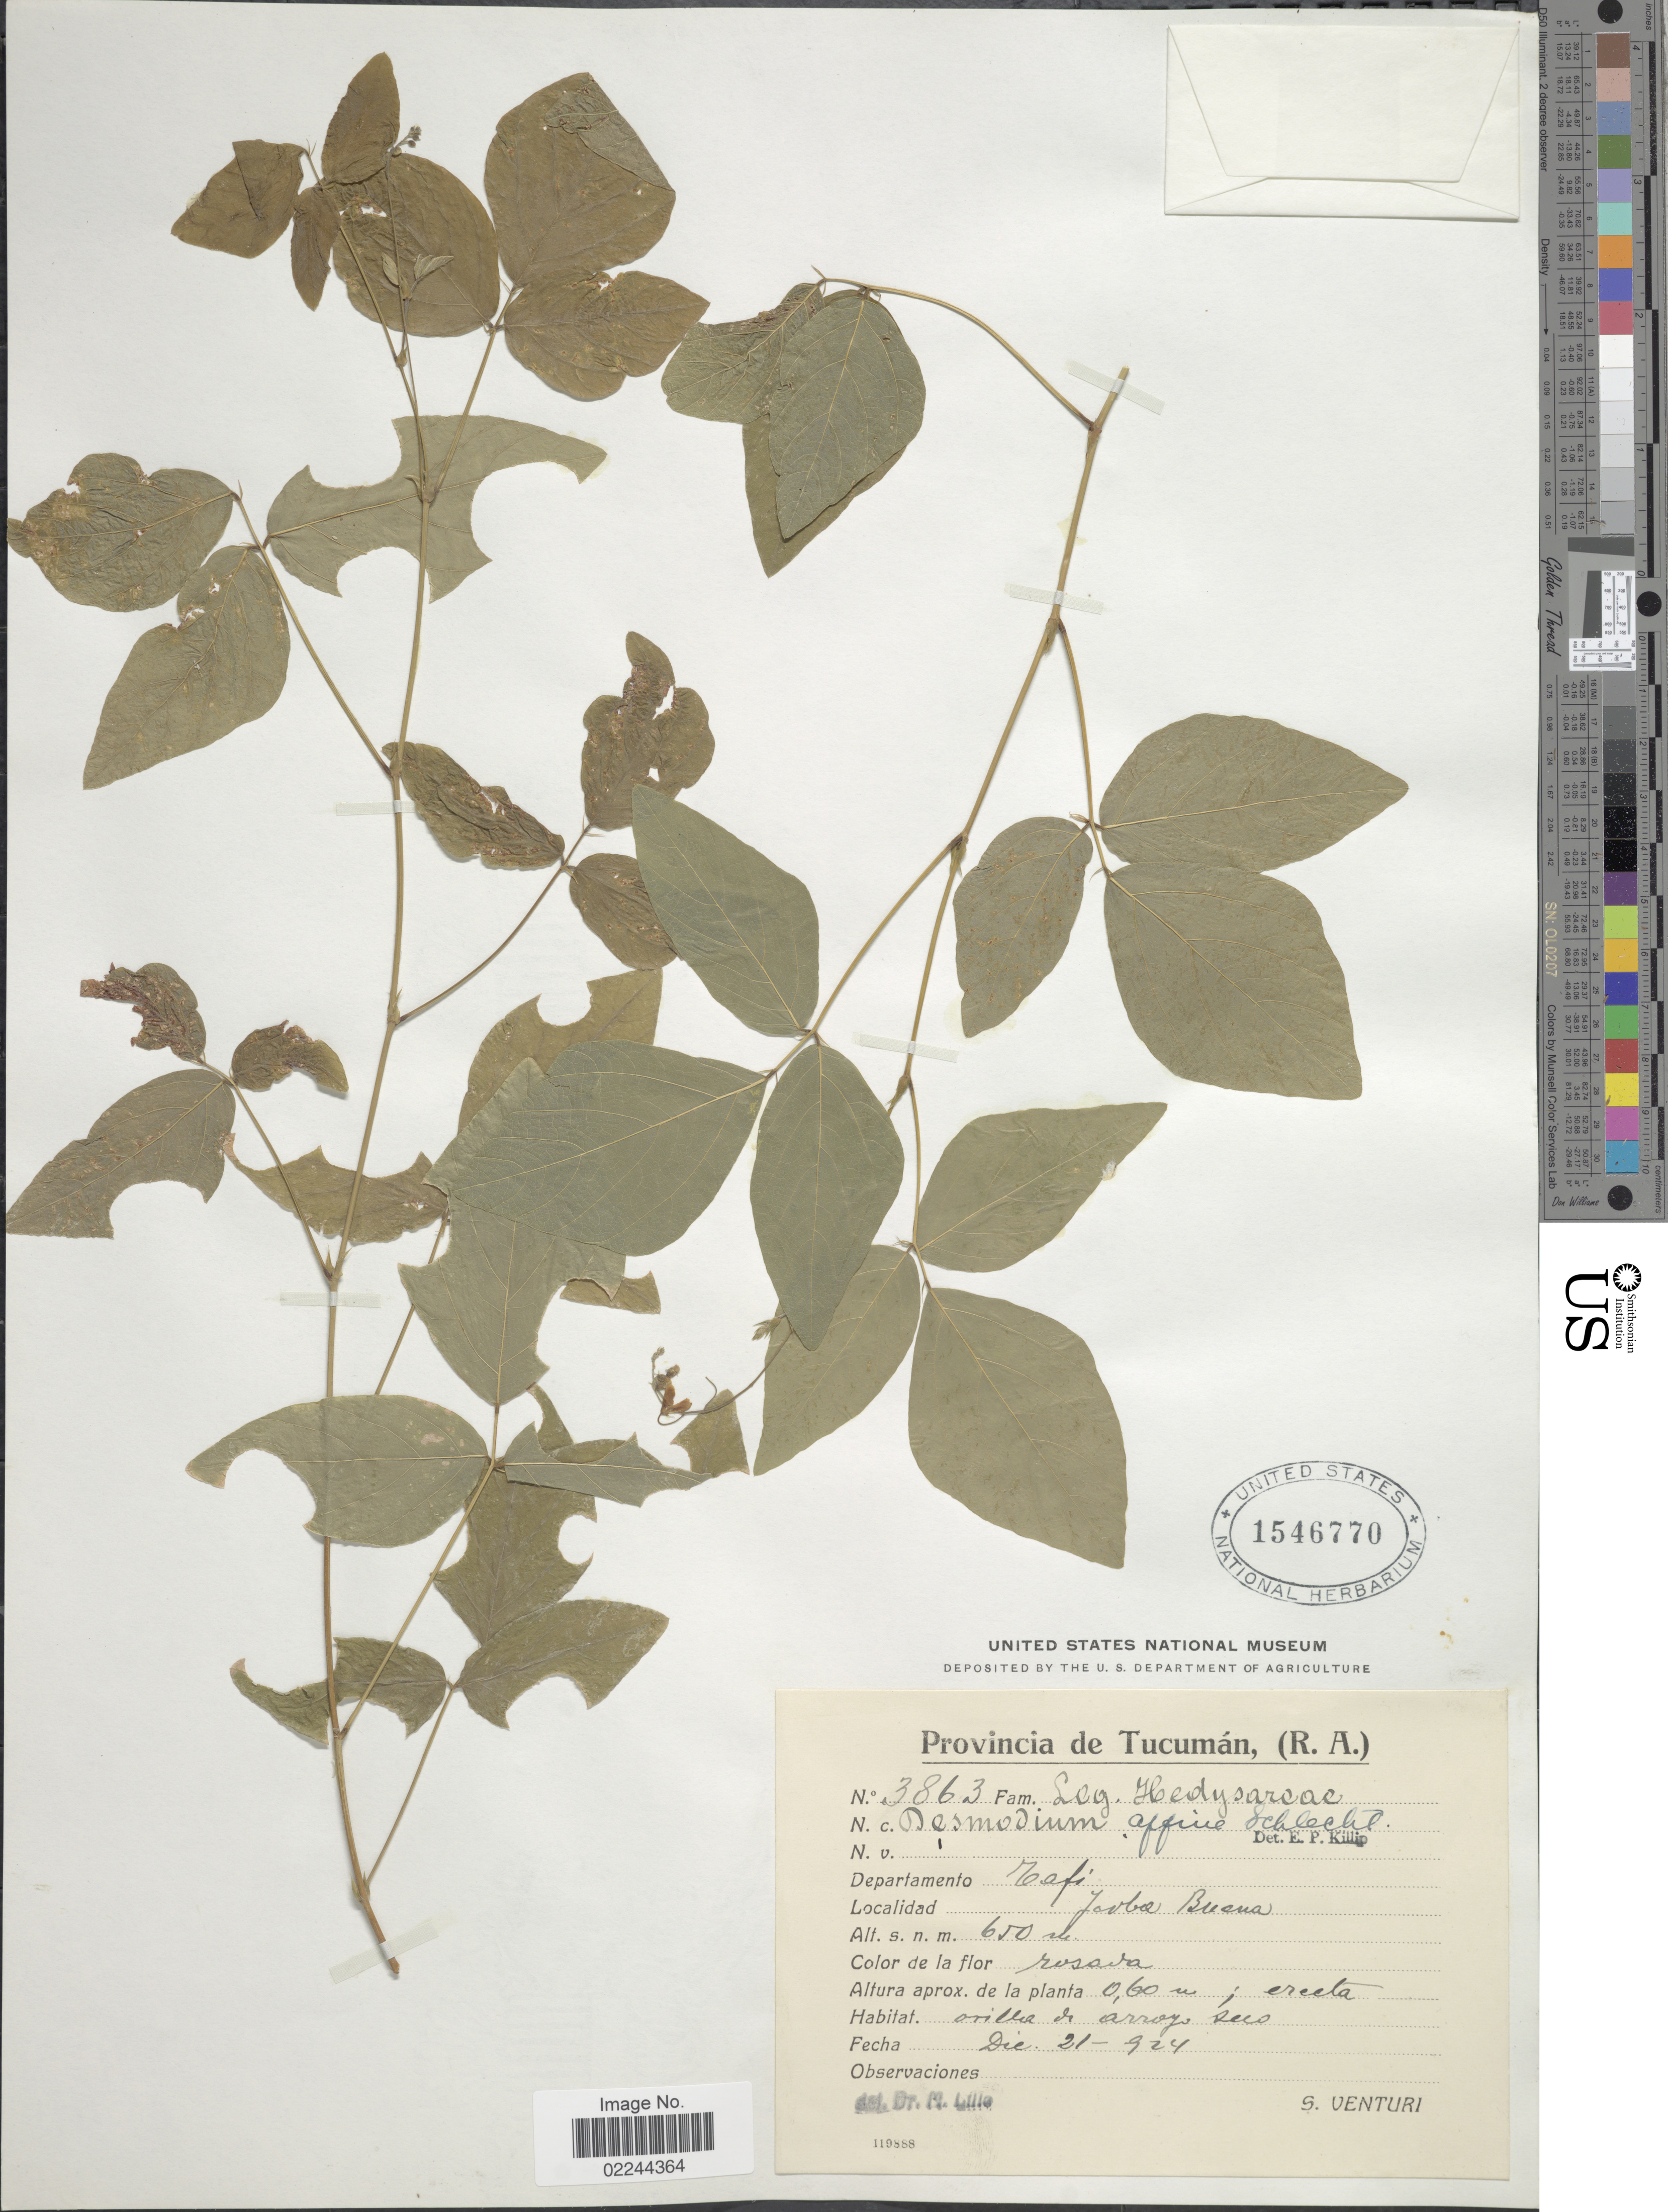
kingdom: Plantae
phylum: Tracheophyta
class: Magnoliopsida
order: Fabales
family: Fabaceae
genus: Desmodium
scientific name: Desmodium affine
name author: Schltdl.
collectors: S. Venturi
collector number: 3863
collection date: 1924-12-21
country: Argentina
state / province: Tucuman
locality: Provincia de Tucuman, (R.A.). Departamento Tafi. Yerba Buena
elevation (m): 650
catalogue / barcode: US 1546770